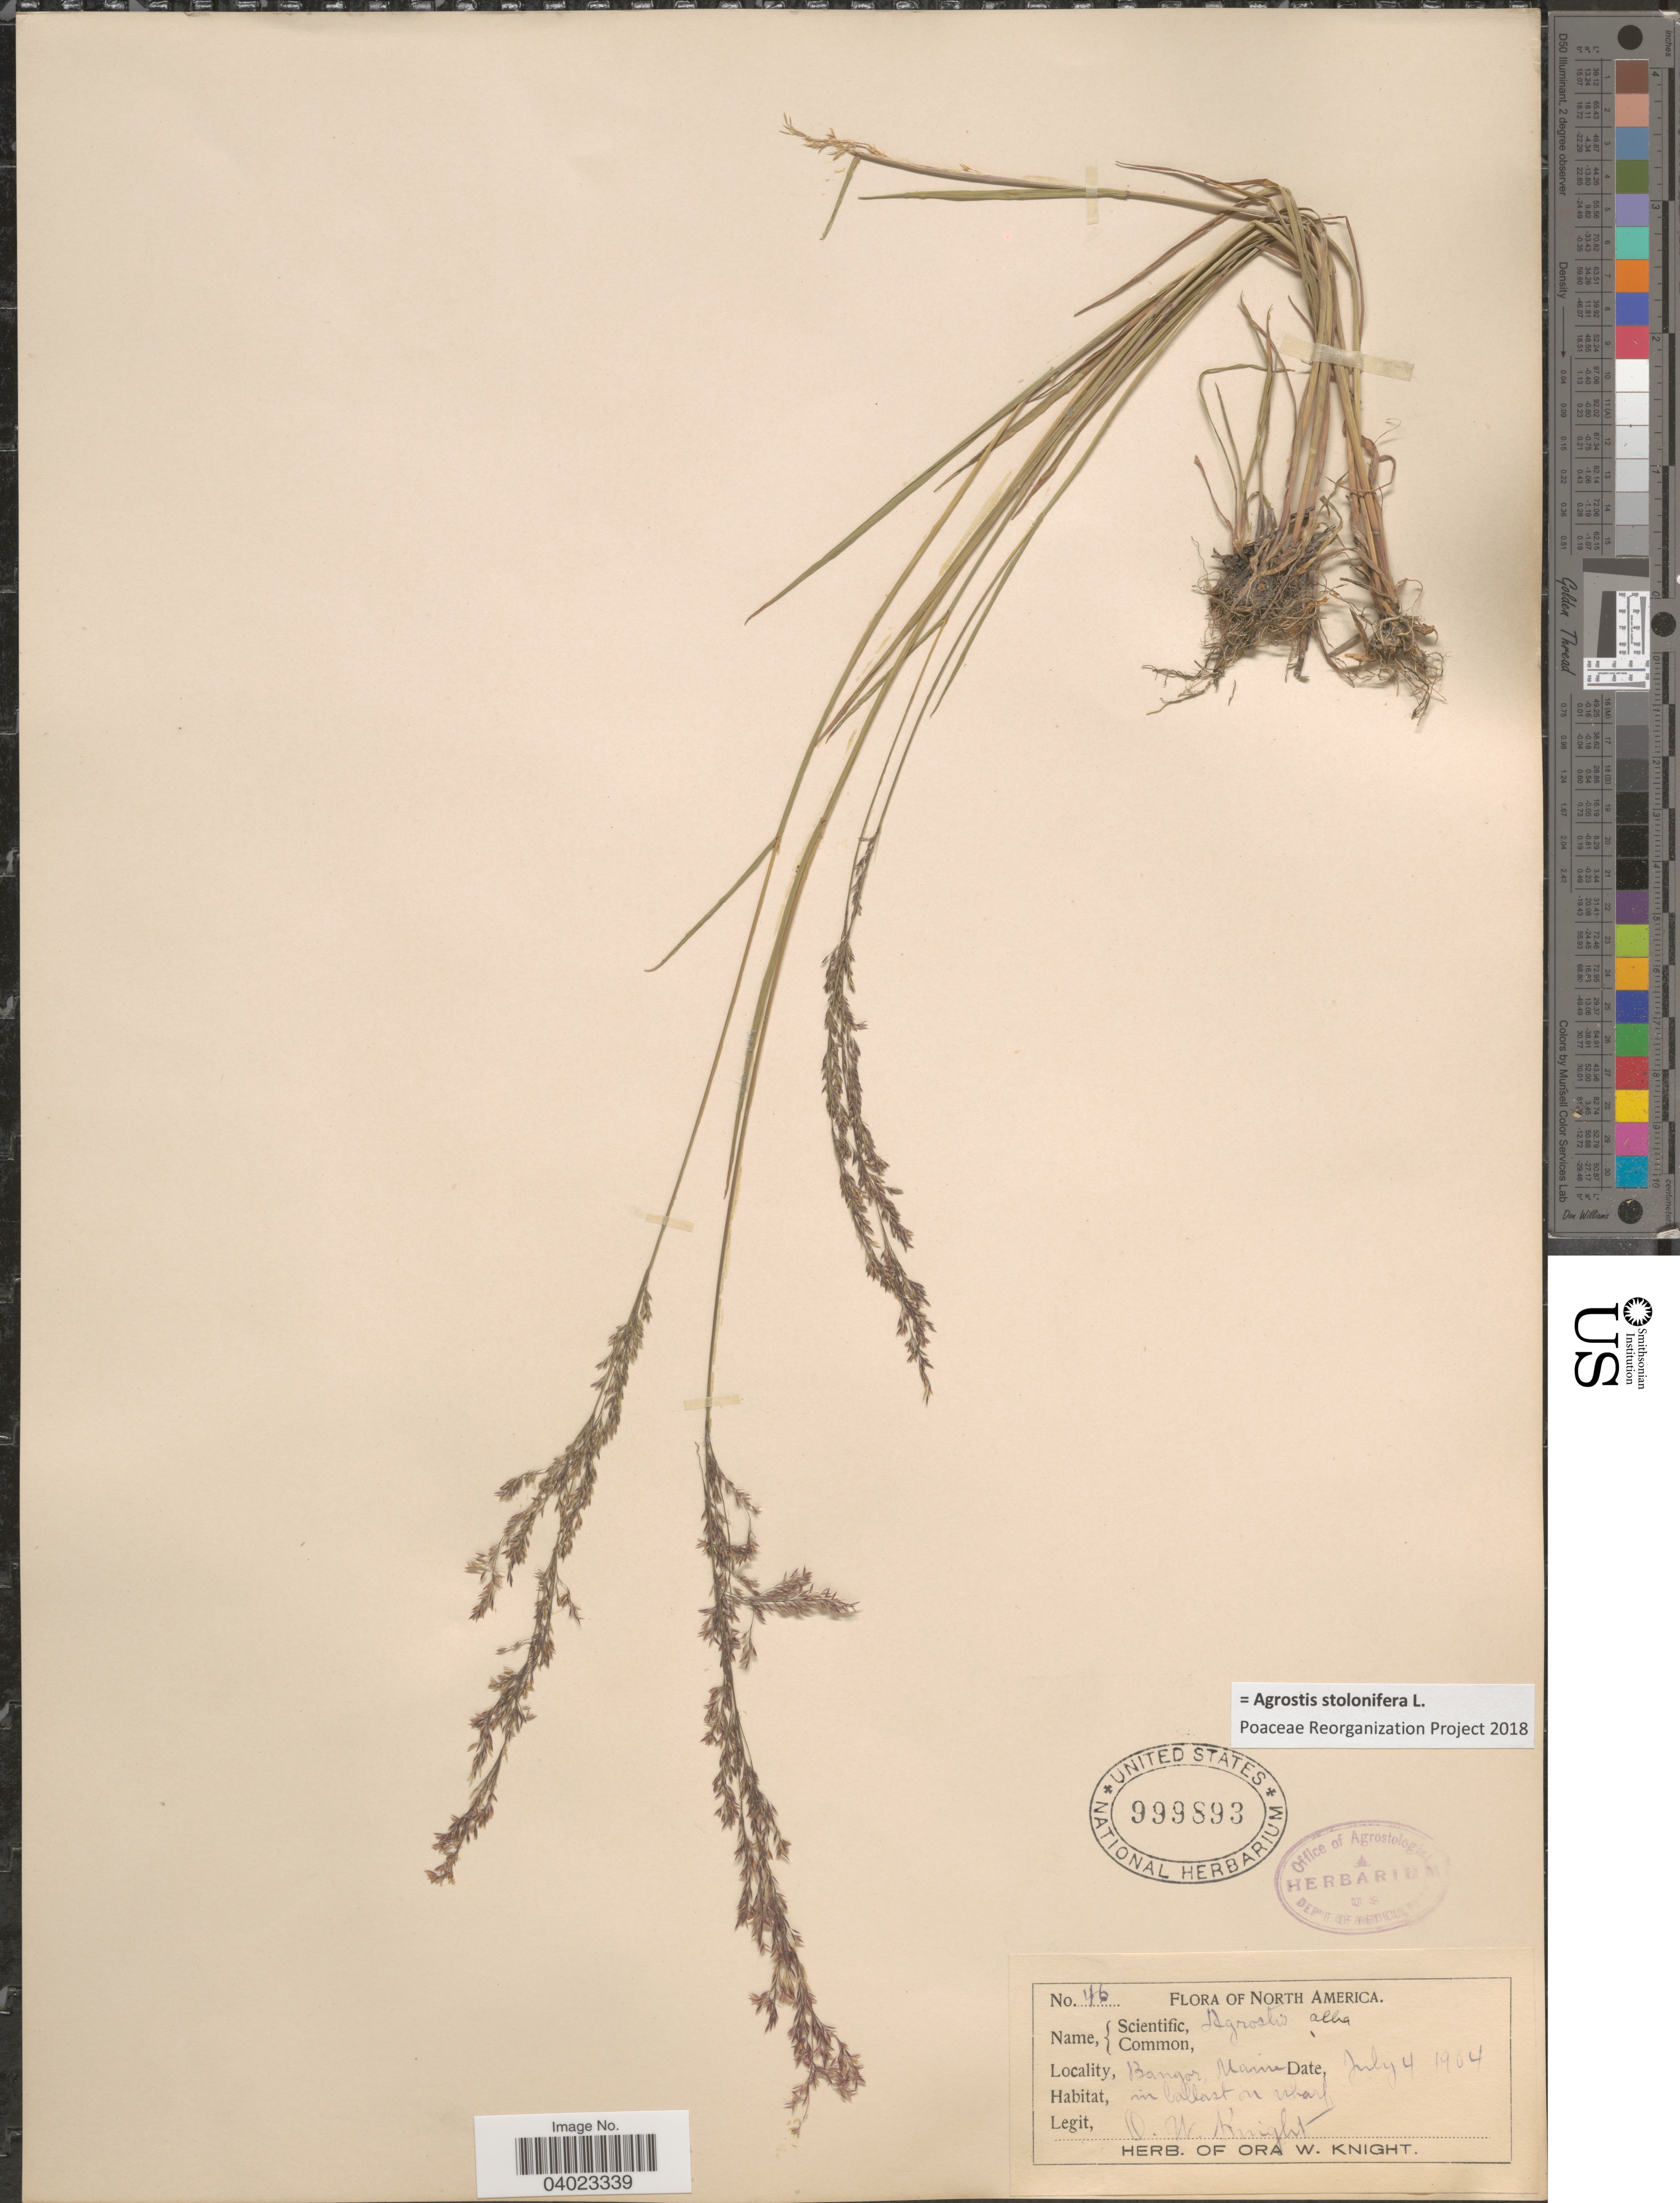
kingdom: Plantae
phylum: Tracheophyta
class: Liliopsida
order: Poales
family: Poaceae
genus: Agrostis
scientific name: Agrostis stolonifera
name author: L.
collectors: O. Knight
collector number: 46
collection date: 1904-07-04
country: United States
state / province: Maine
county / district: Penobscot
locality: Bangor.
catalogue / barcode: US 999893